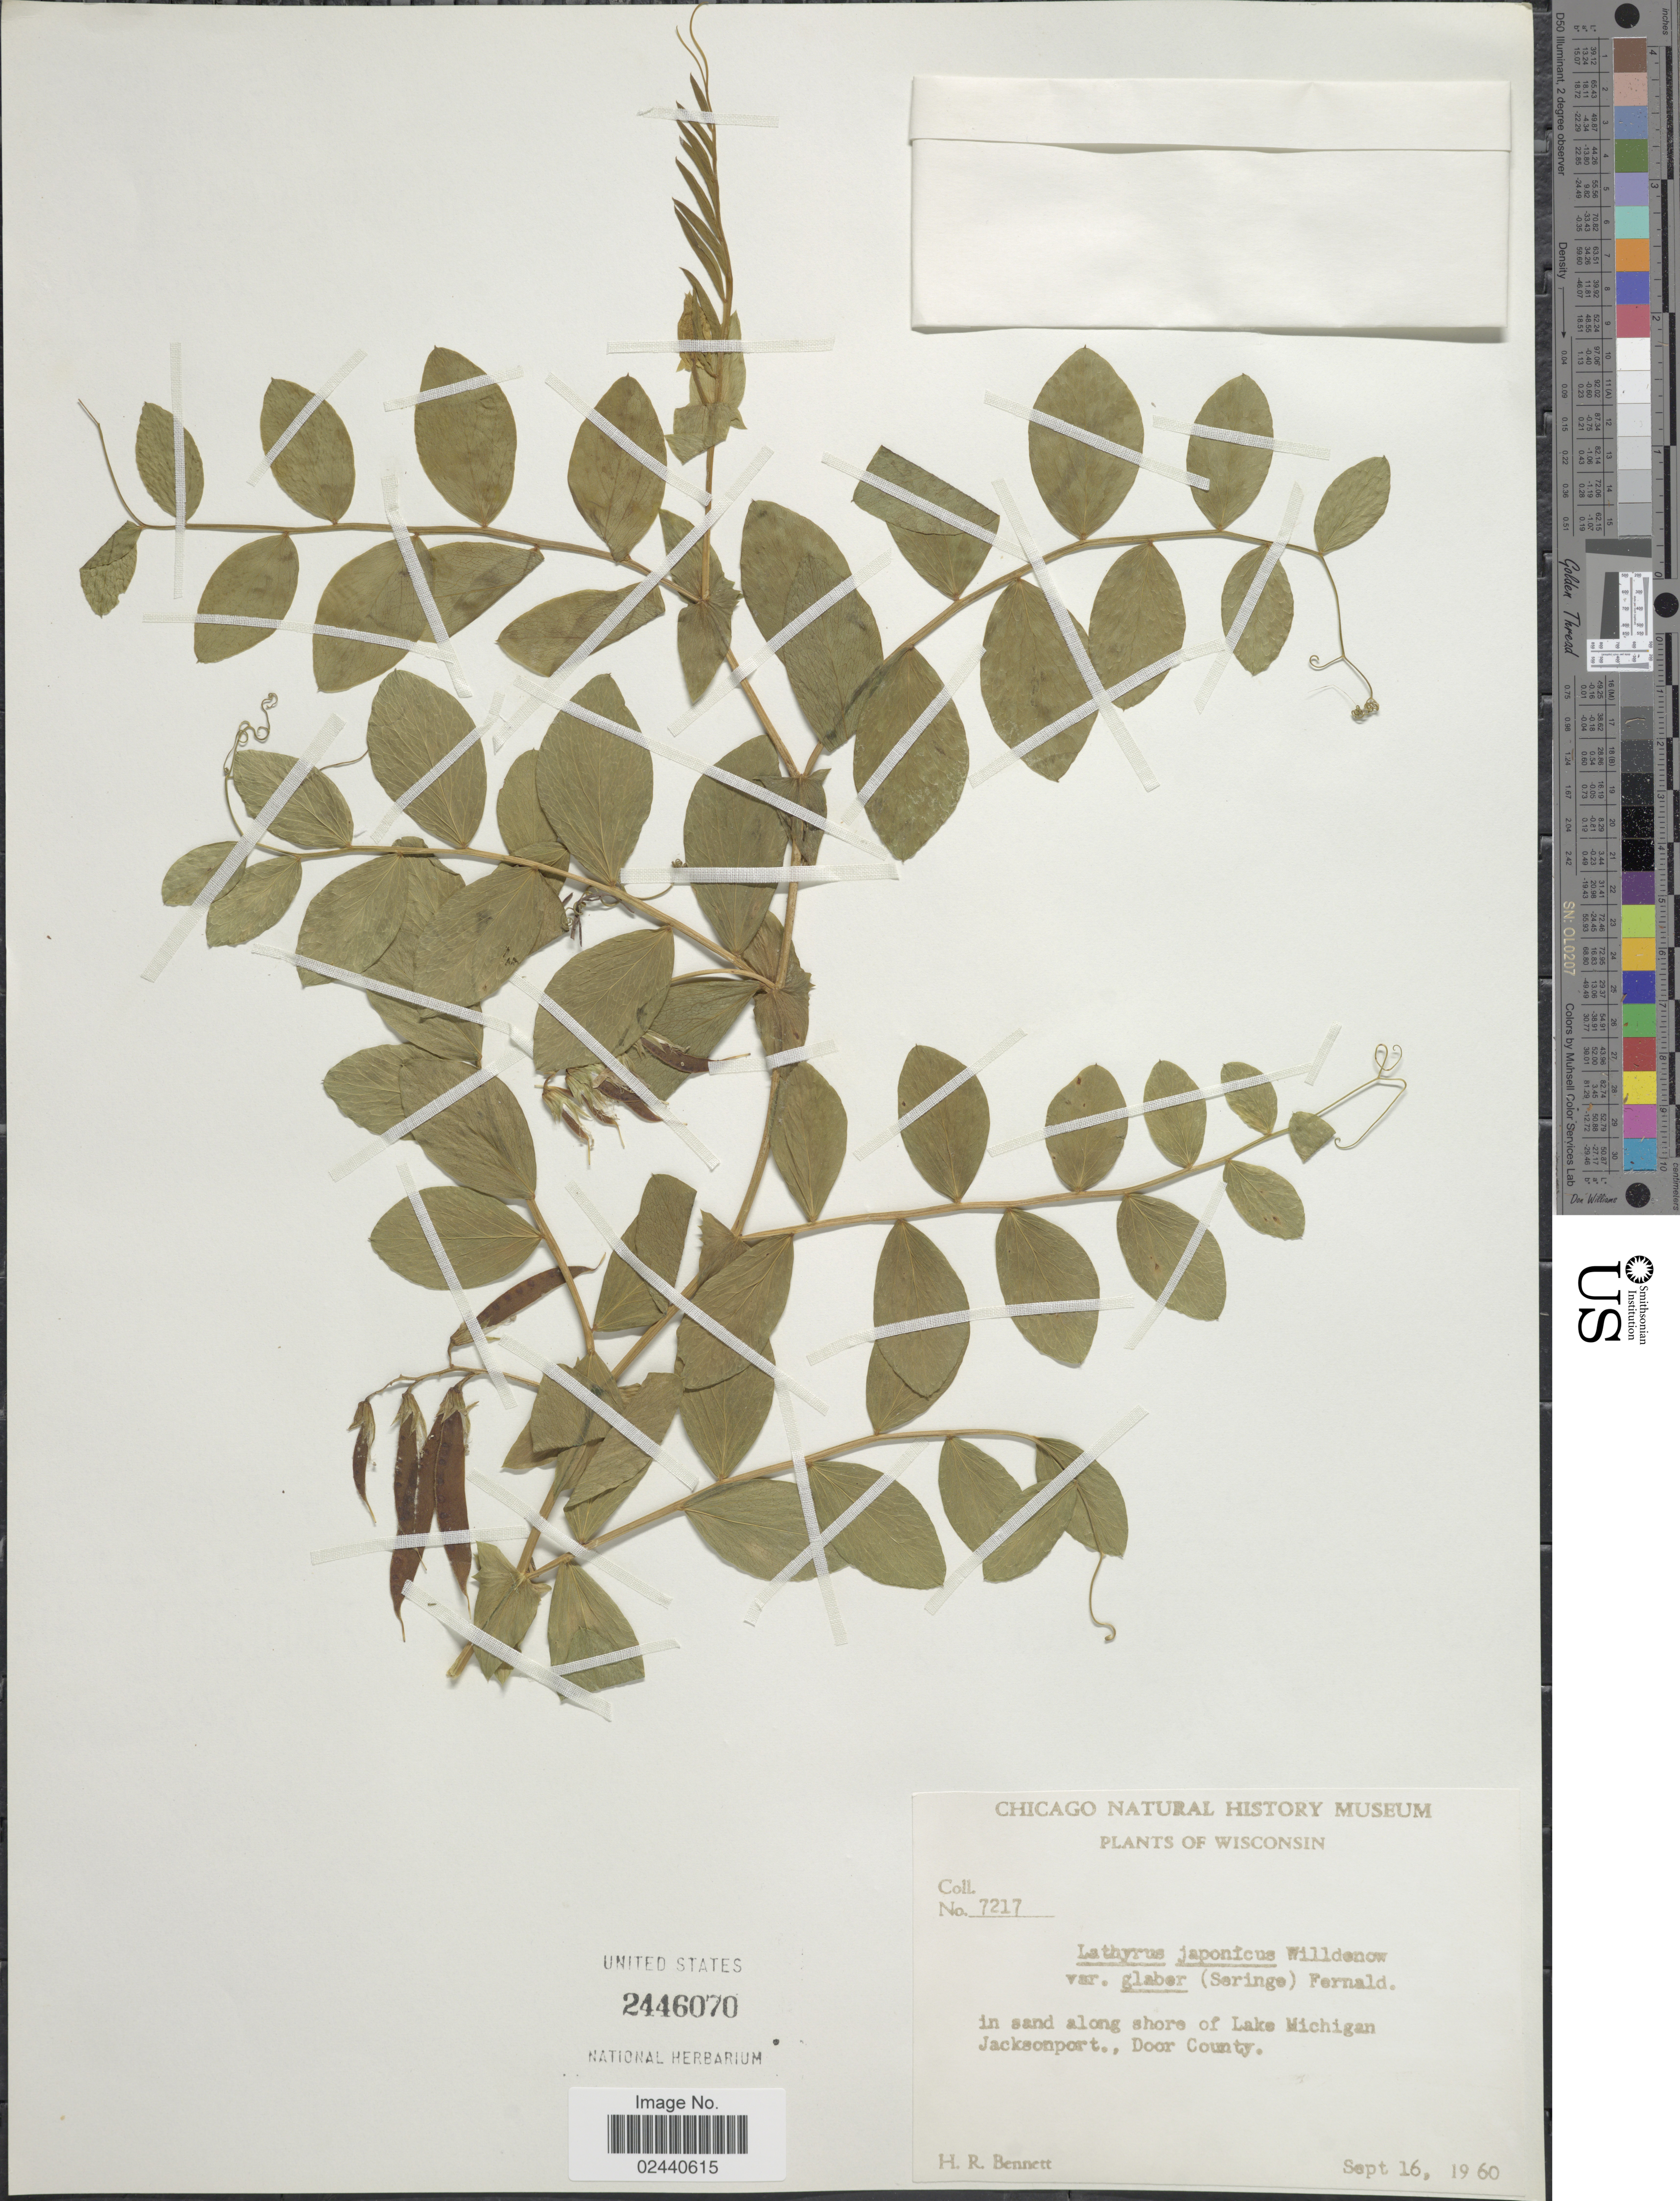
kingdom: Plantae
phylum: Tracheophyta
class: Magnoliopsida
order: Fabales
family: Fabaceae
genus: Lathyrus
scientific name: Lathyrus japonicus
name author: Willd.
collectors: H. R. Bennett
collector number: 7217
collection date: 1960-09-16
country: United States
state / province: Wisconsin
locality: Along shore of Lake Michigan, Jacksonport, Door County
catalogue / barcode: US 2446070